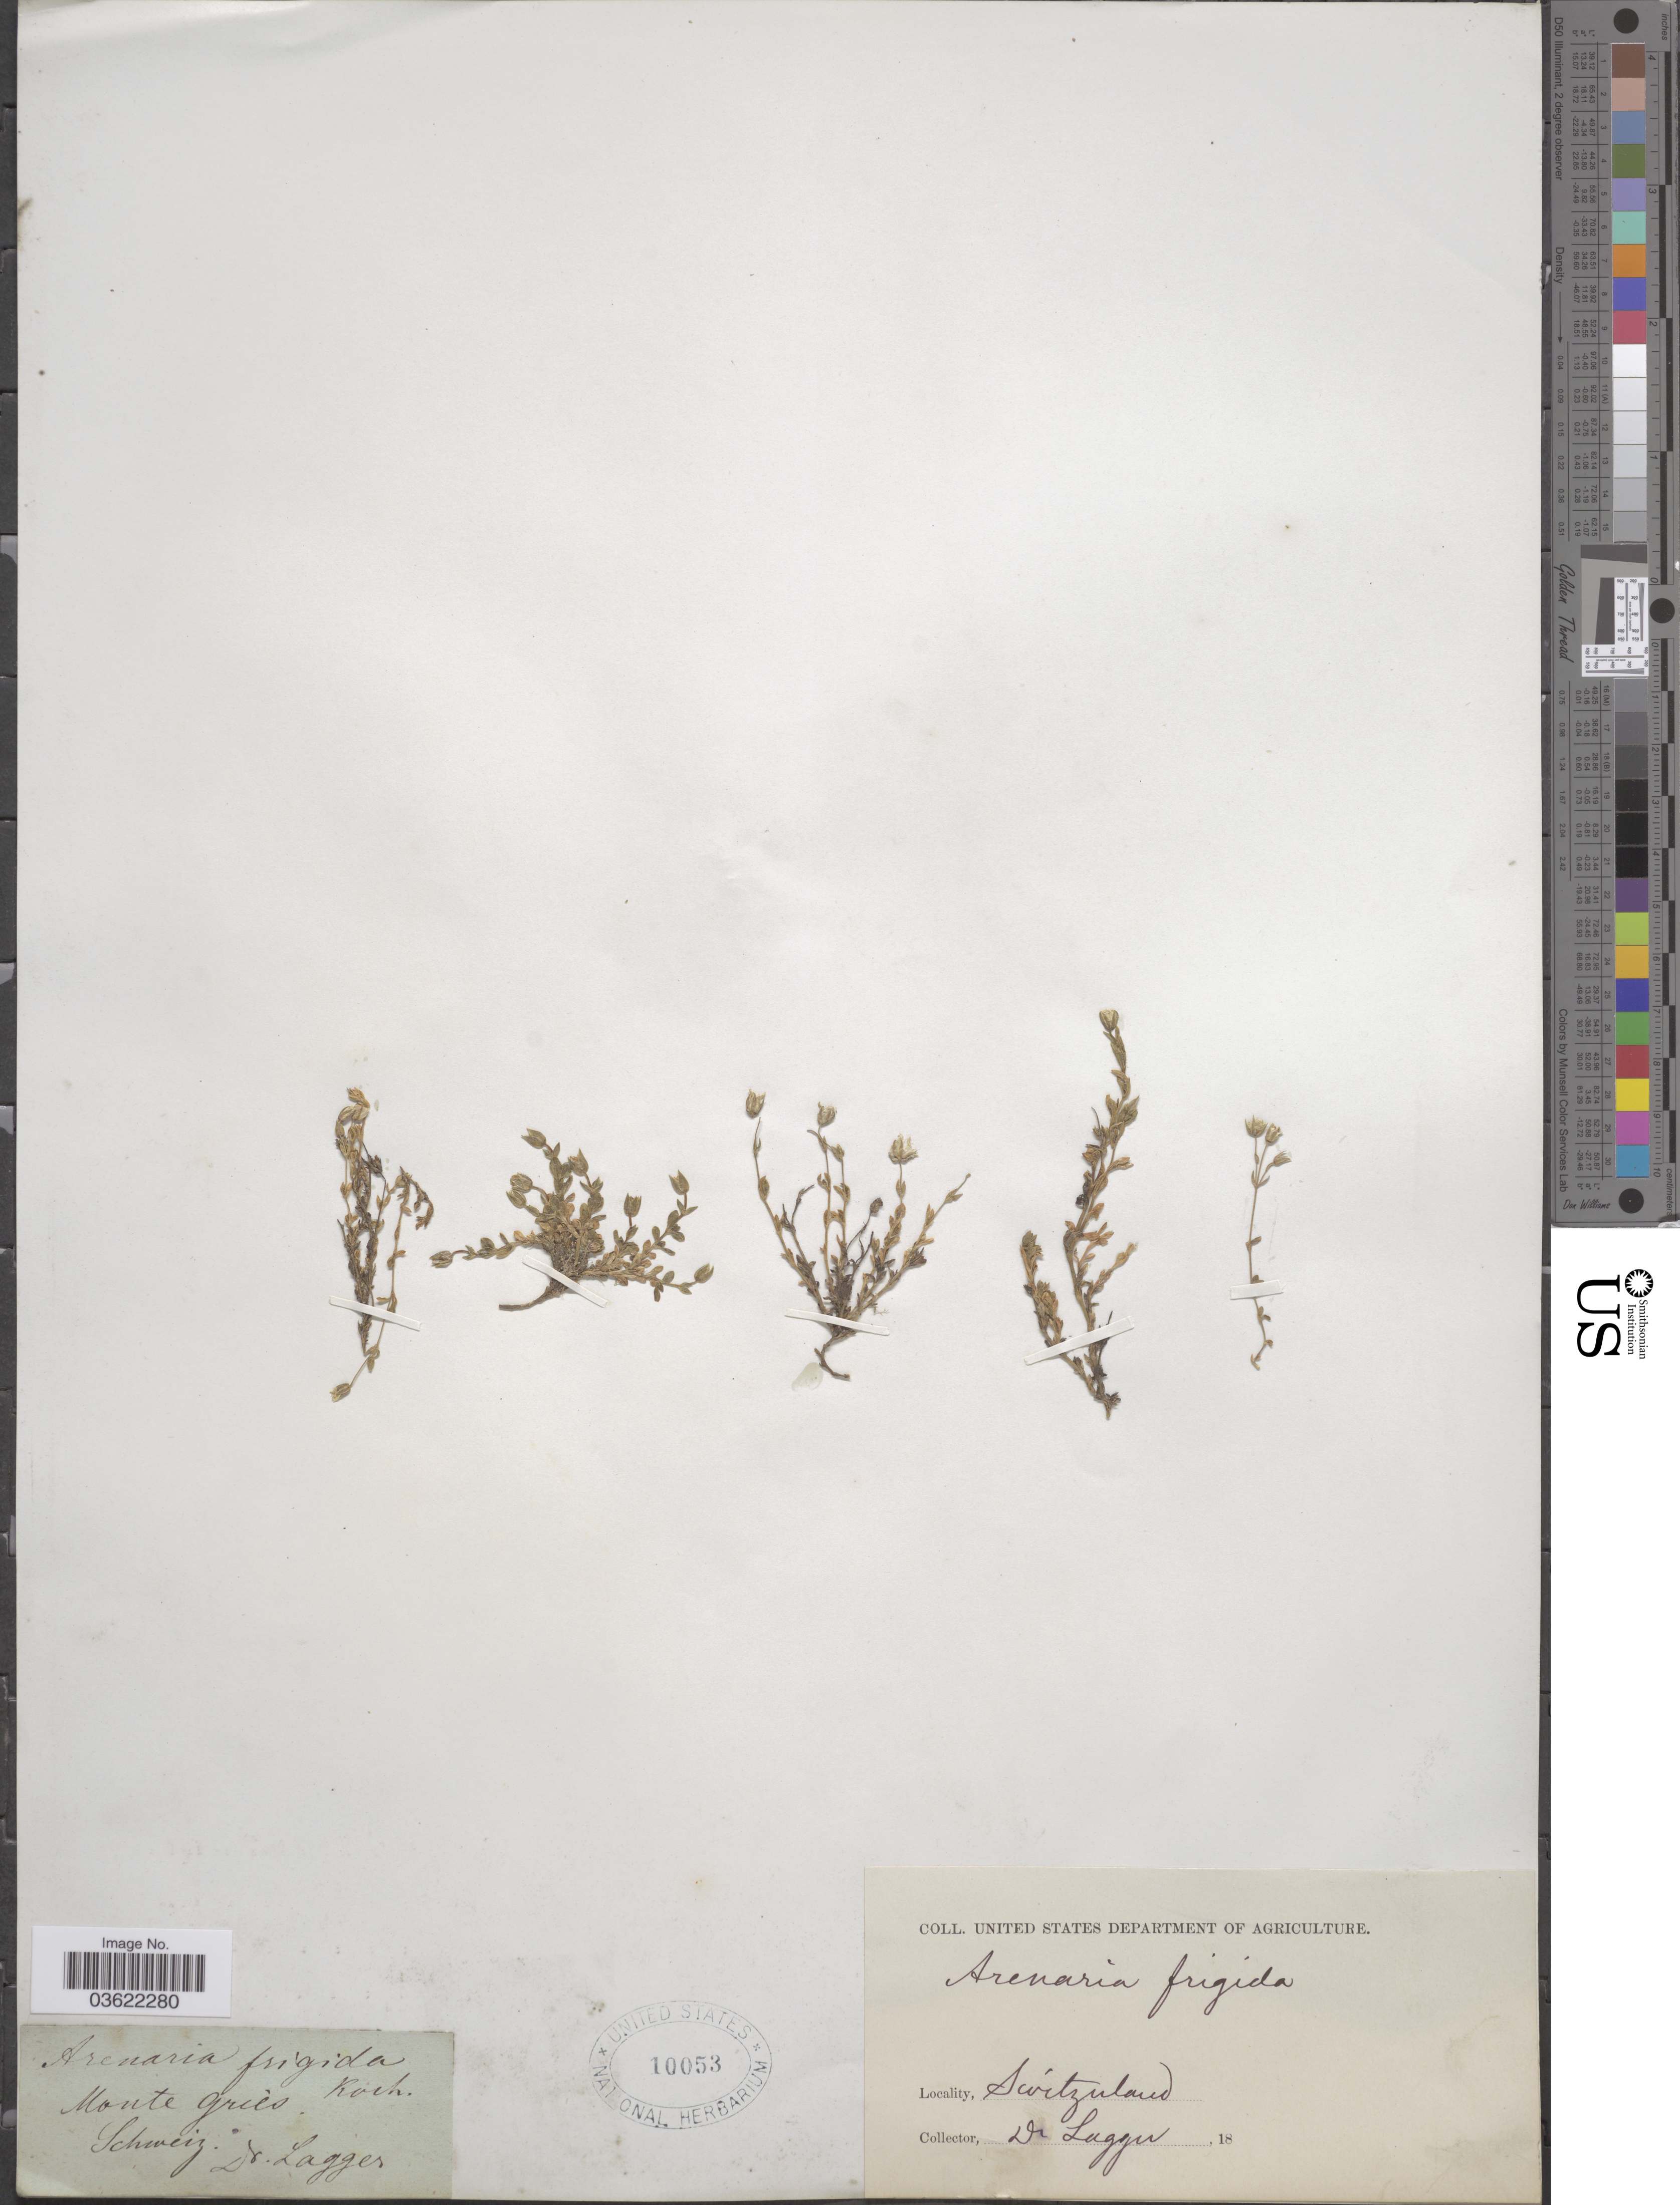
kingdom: Plantae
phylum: Tracheophyta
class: Magnoliopsida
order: Caryophyllales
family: Caryophyllaceae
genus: Arenaria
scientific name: Arenaria frigida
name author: Rupr.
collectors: F. J. Lagger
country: Switzerland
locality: Monte gries. Schweiz.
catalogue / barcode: US 10053